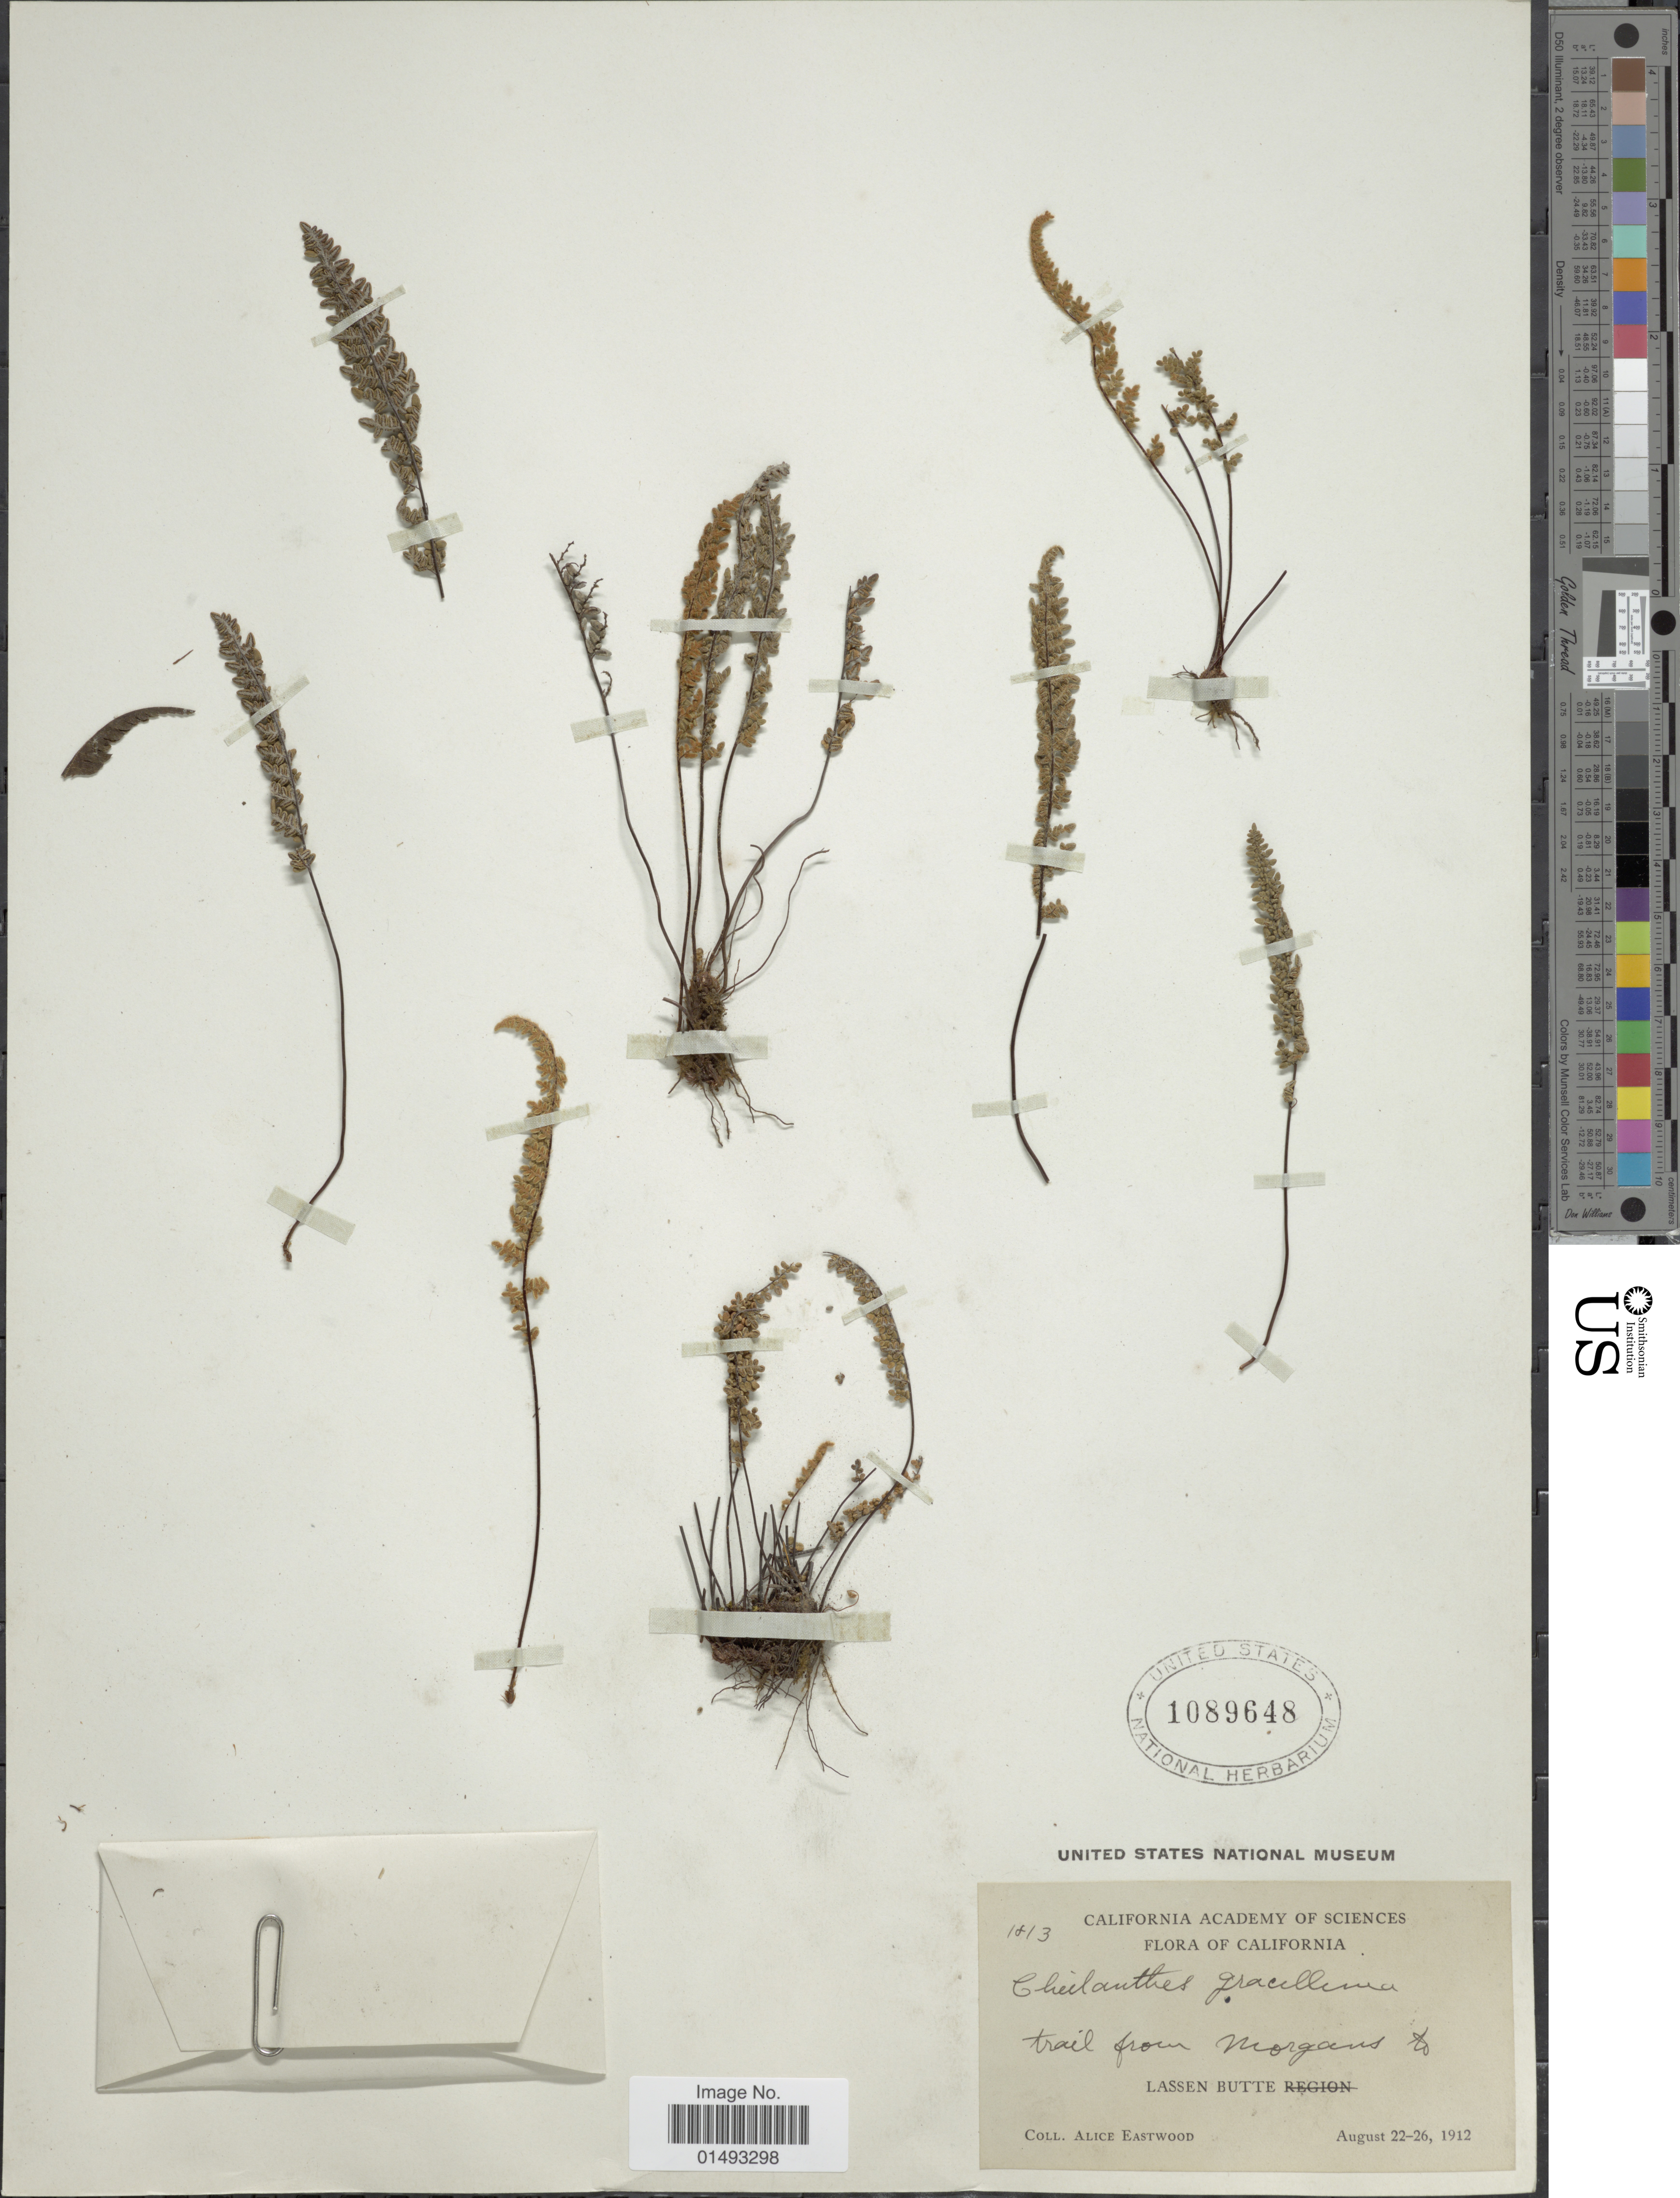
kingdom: Plantae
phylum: Tracheophyta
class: Polypodiopsida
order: Polypodiales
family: Pteridaceae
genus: Myriopteris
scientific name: Myriopteris gracillima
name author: (D.C. Eaton) J. Sm.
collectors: A. Eastwood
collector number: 1813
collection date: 1912-08-22/1912-08-26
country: United States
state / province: California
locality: Trail from Morgans to Lassen Butte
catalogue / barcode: US 1089648